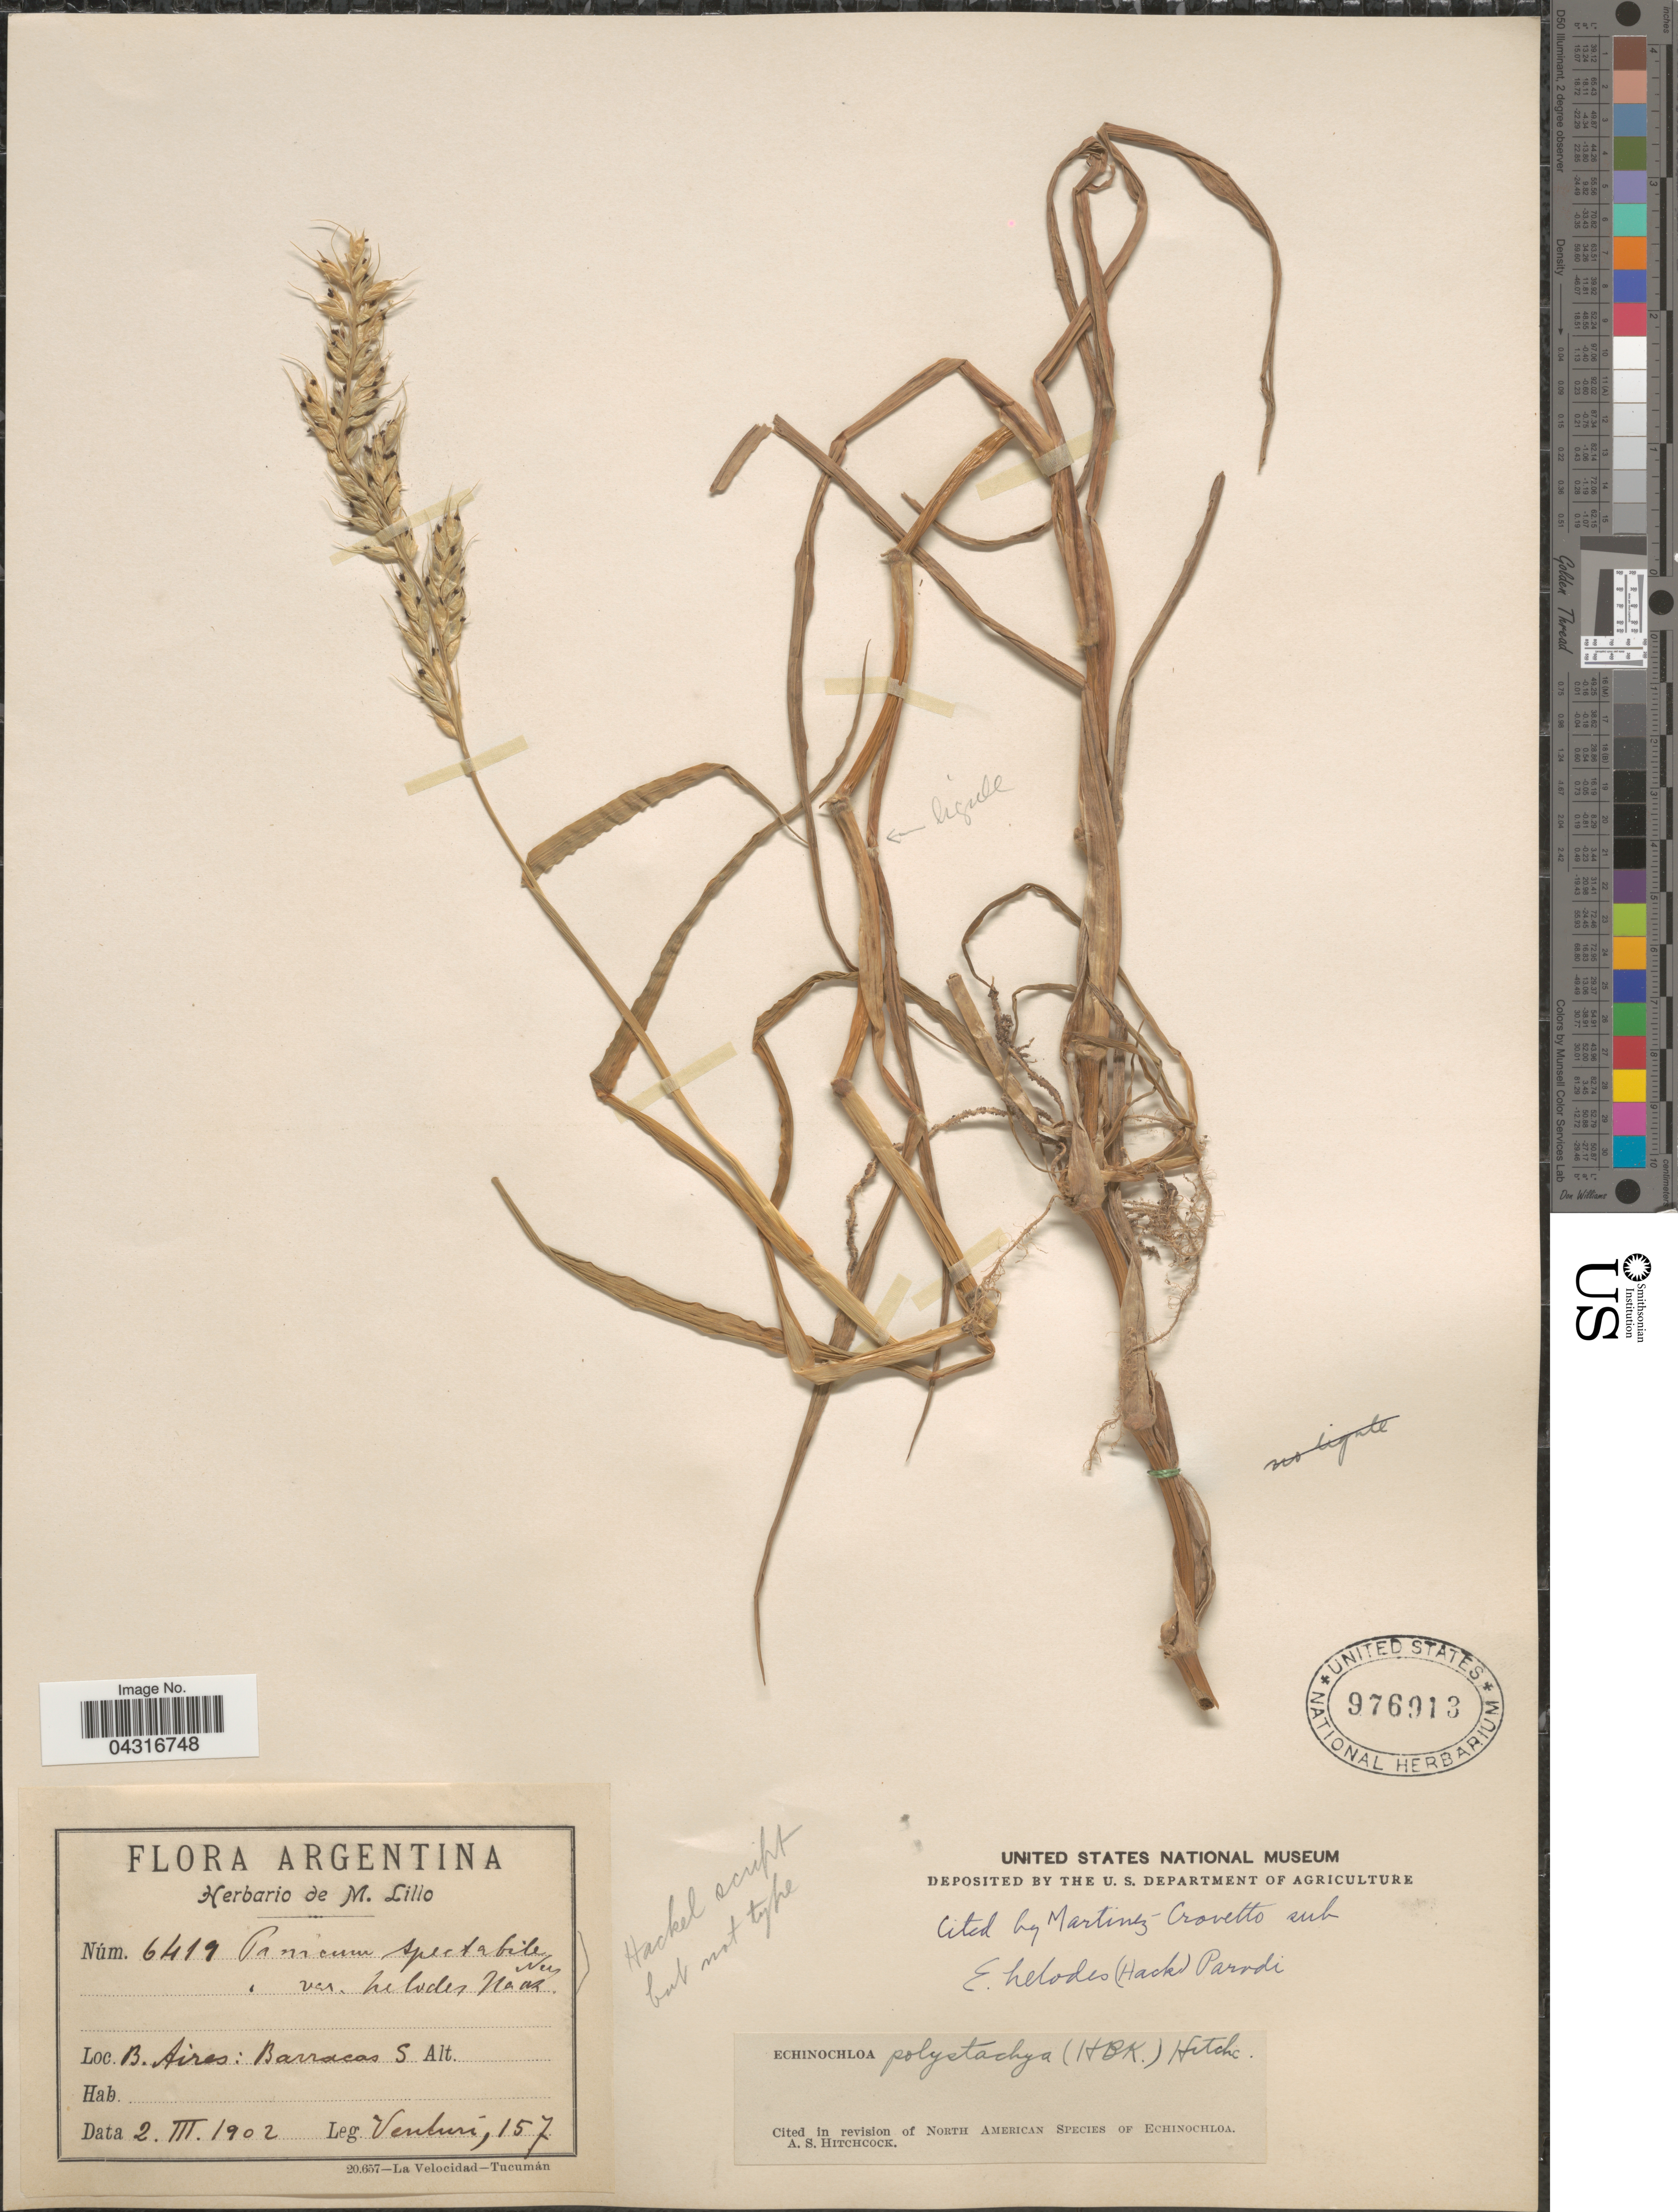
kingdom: Plantae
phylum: Tracheophyta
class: Liliopsida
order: Poales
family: Poaceae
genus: Echinochloa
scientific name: Echinochloa helodes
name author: (Hack.) Parodi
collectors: Venturi, --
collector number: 157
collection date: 1902-03-02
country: Argentina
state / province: Buenos Aires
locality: Barracas S.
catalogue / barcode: US 976913